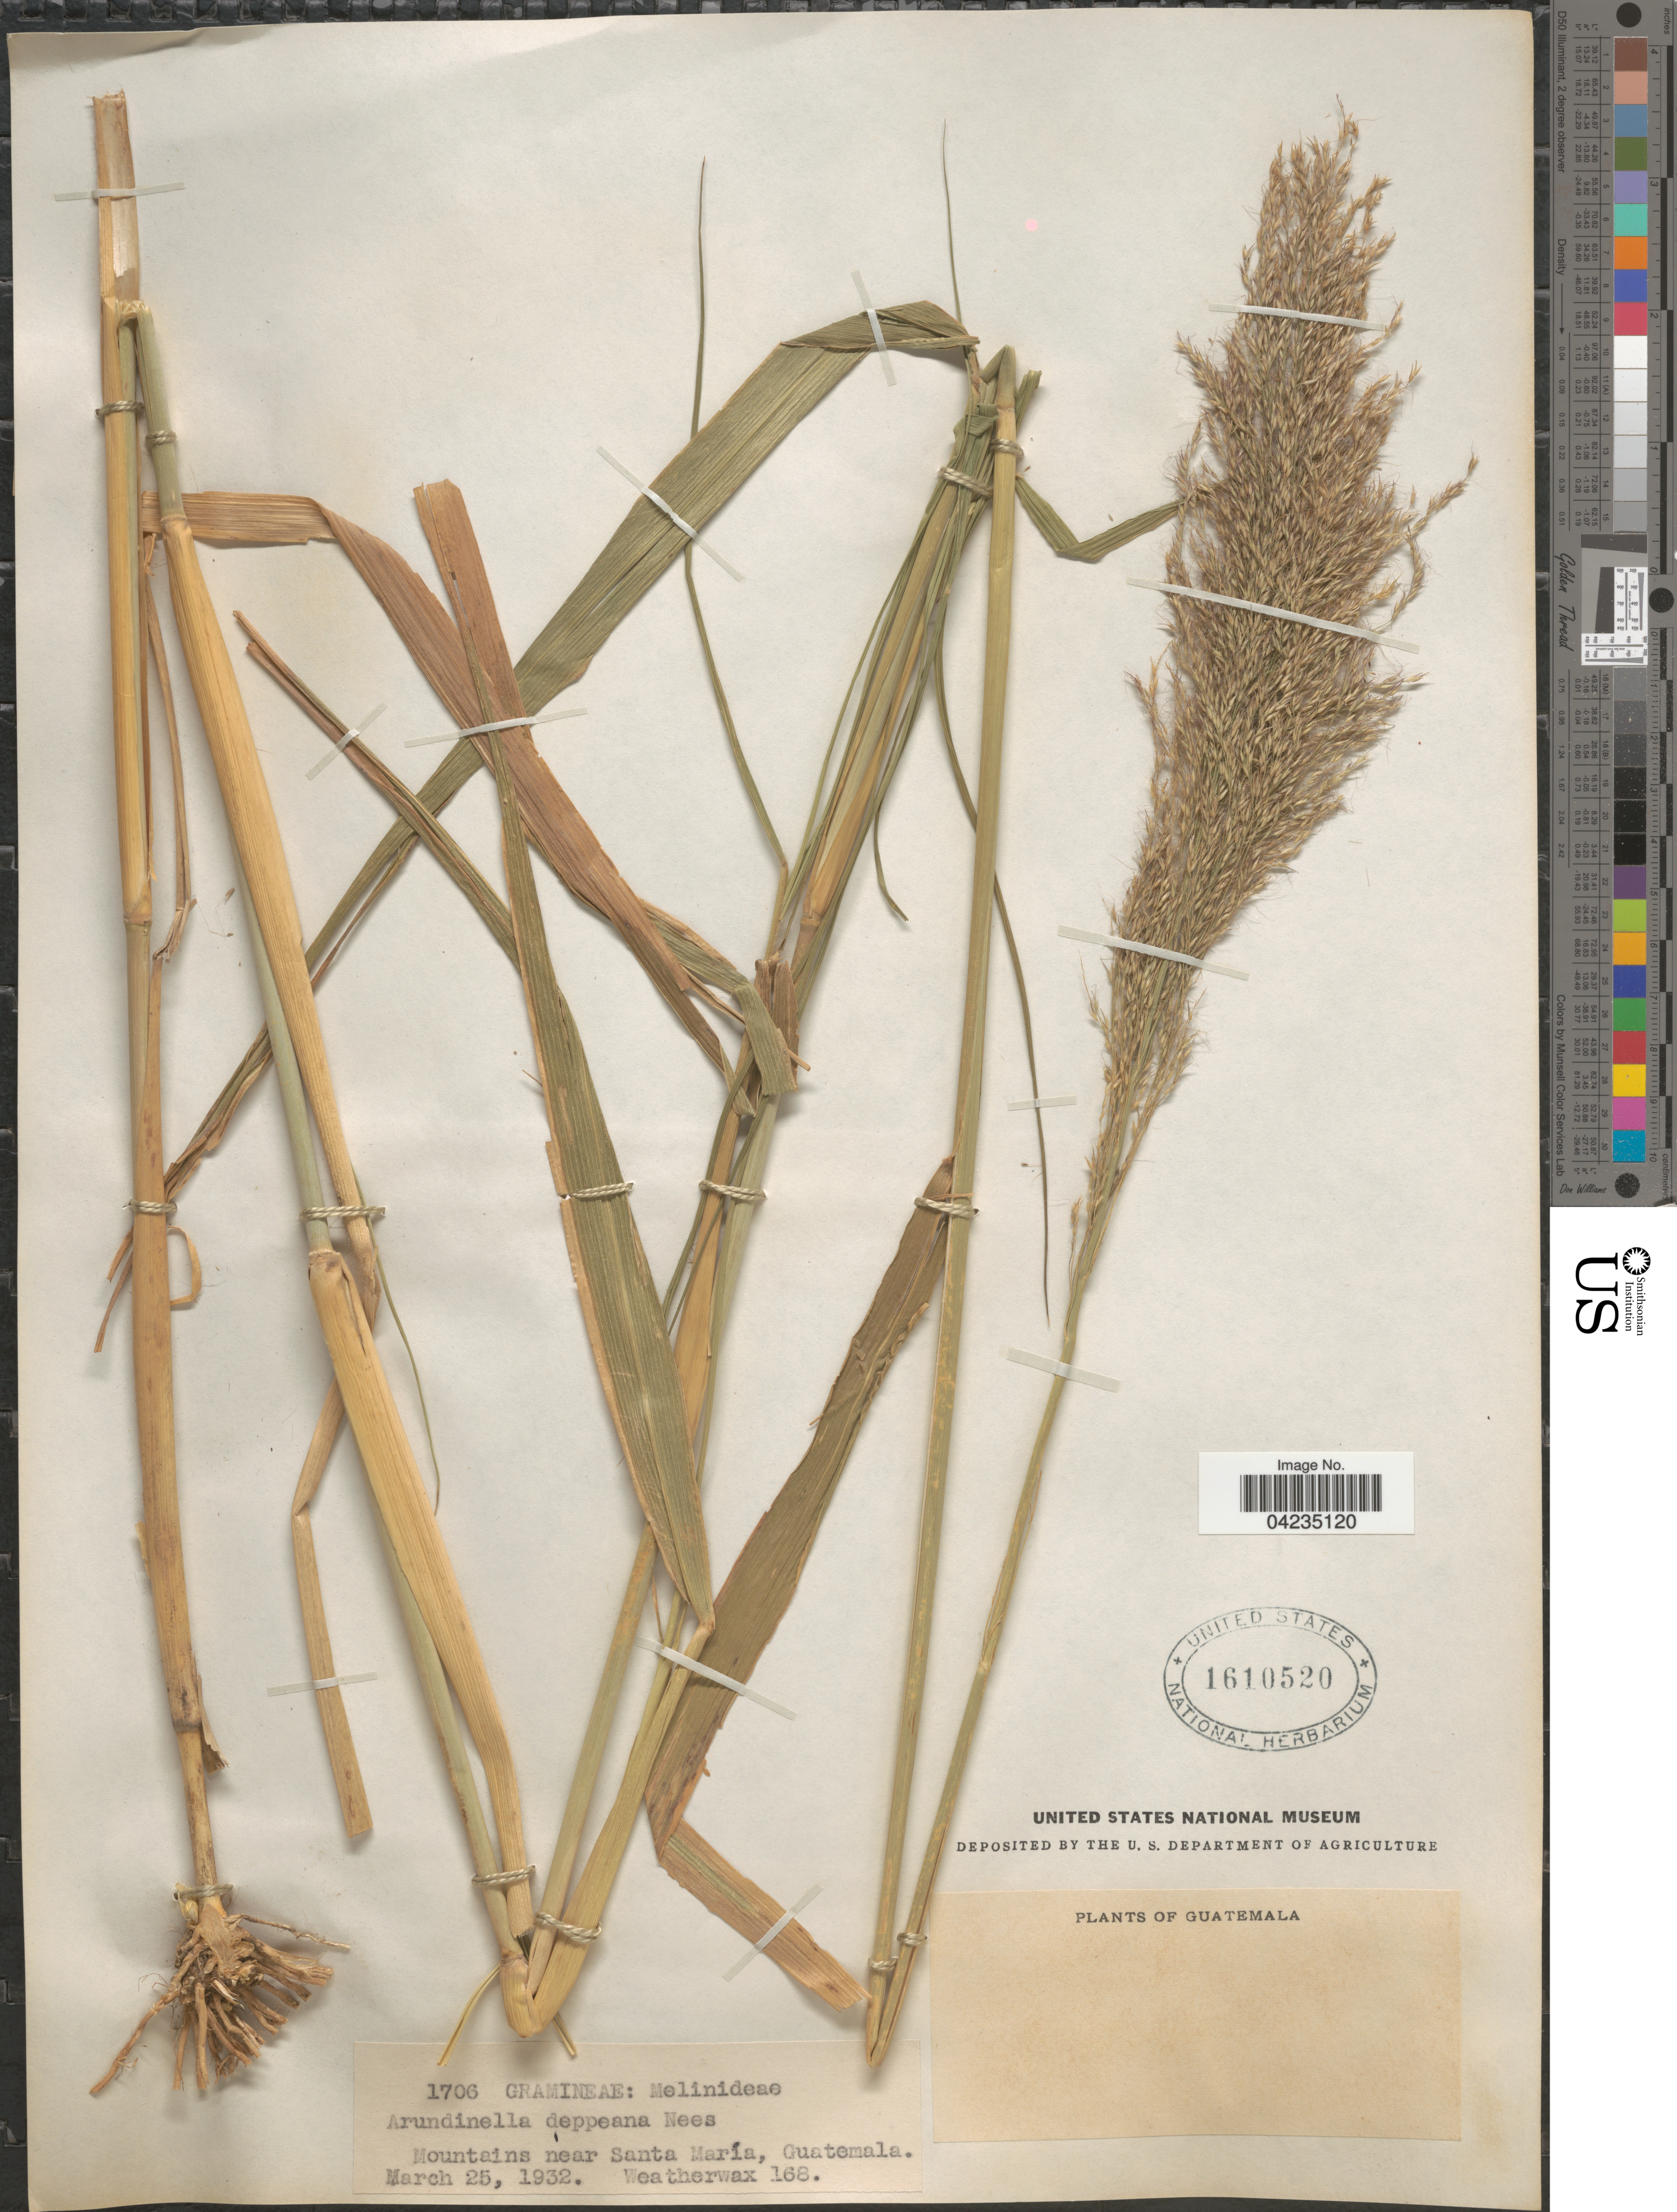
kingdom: Plantae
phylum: Tracheophyta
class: Liliopsida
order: Poales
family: Poaceae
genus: Arundinella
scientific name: Arundinella deppeana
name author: Nees ex Steud.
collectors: -. Weatherwax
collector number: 168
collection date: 1932-03-25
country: Guatemala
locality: Mountains near Santa María.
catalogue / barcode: US 1610520